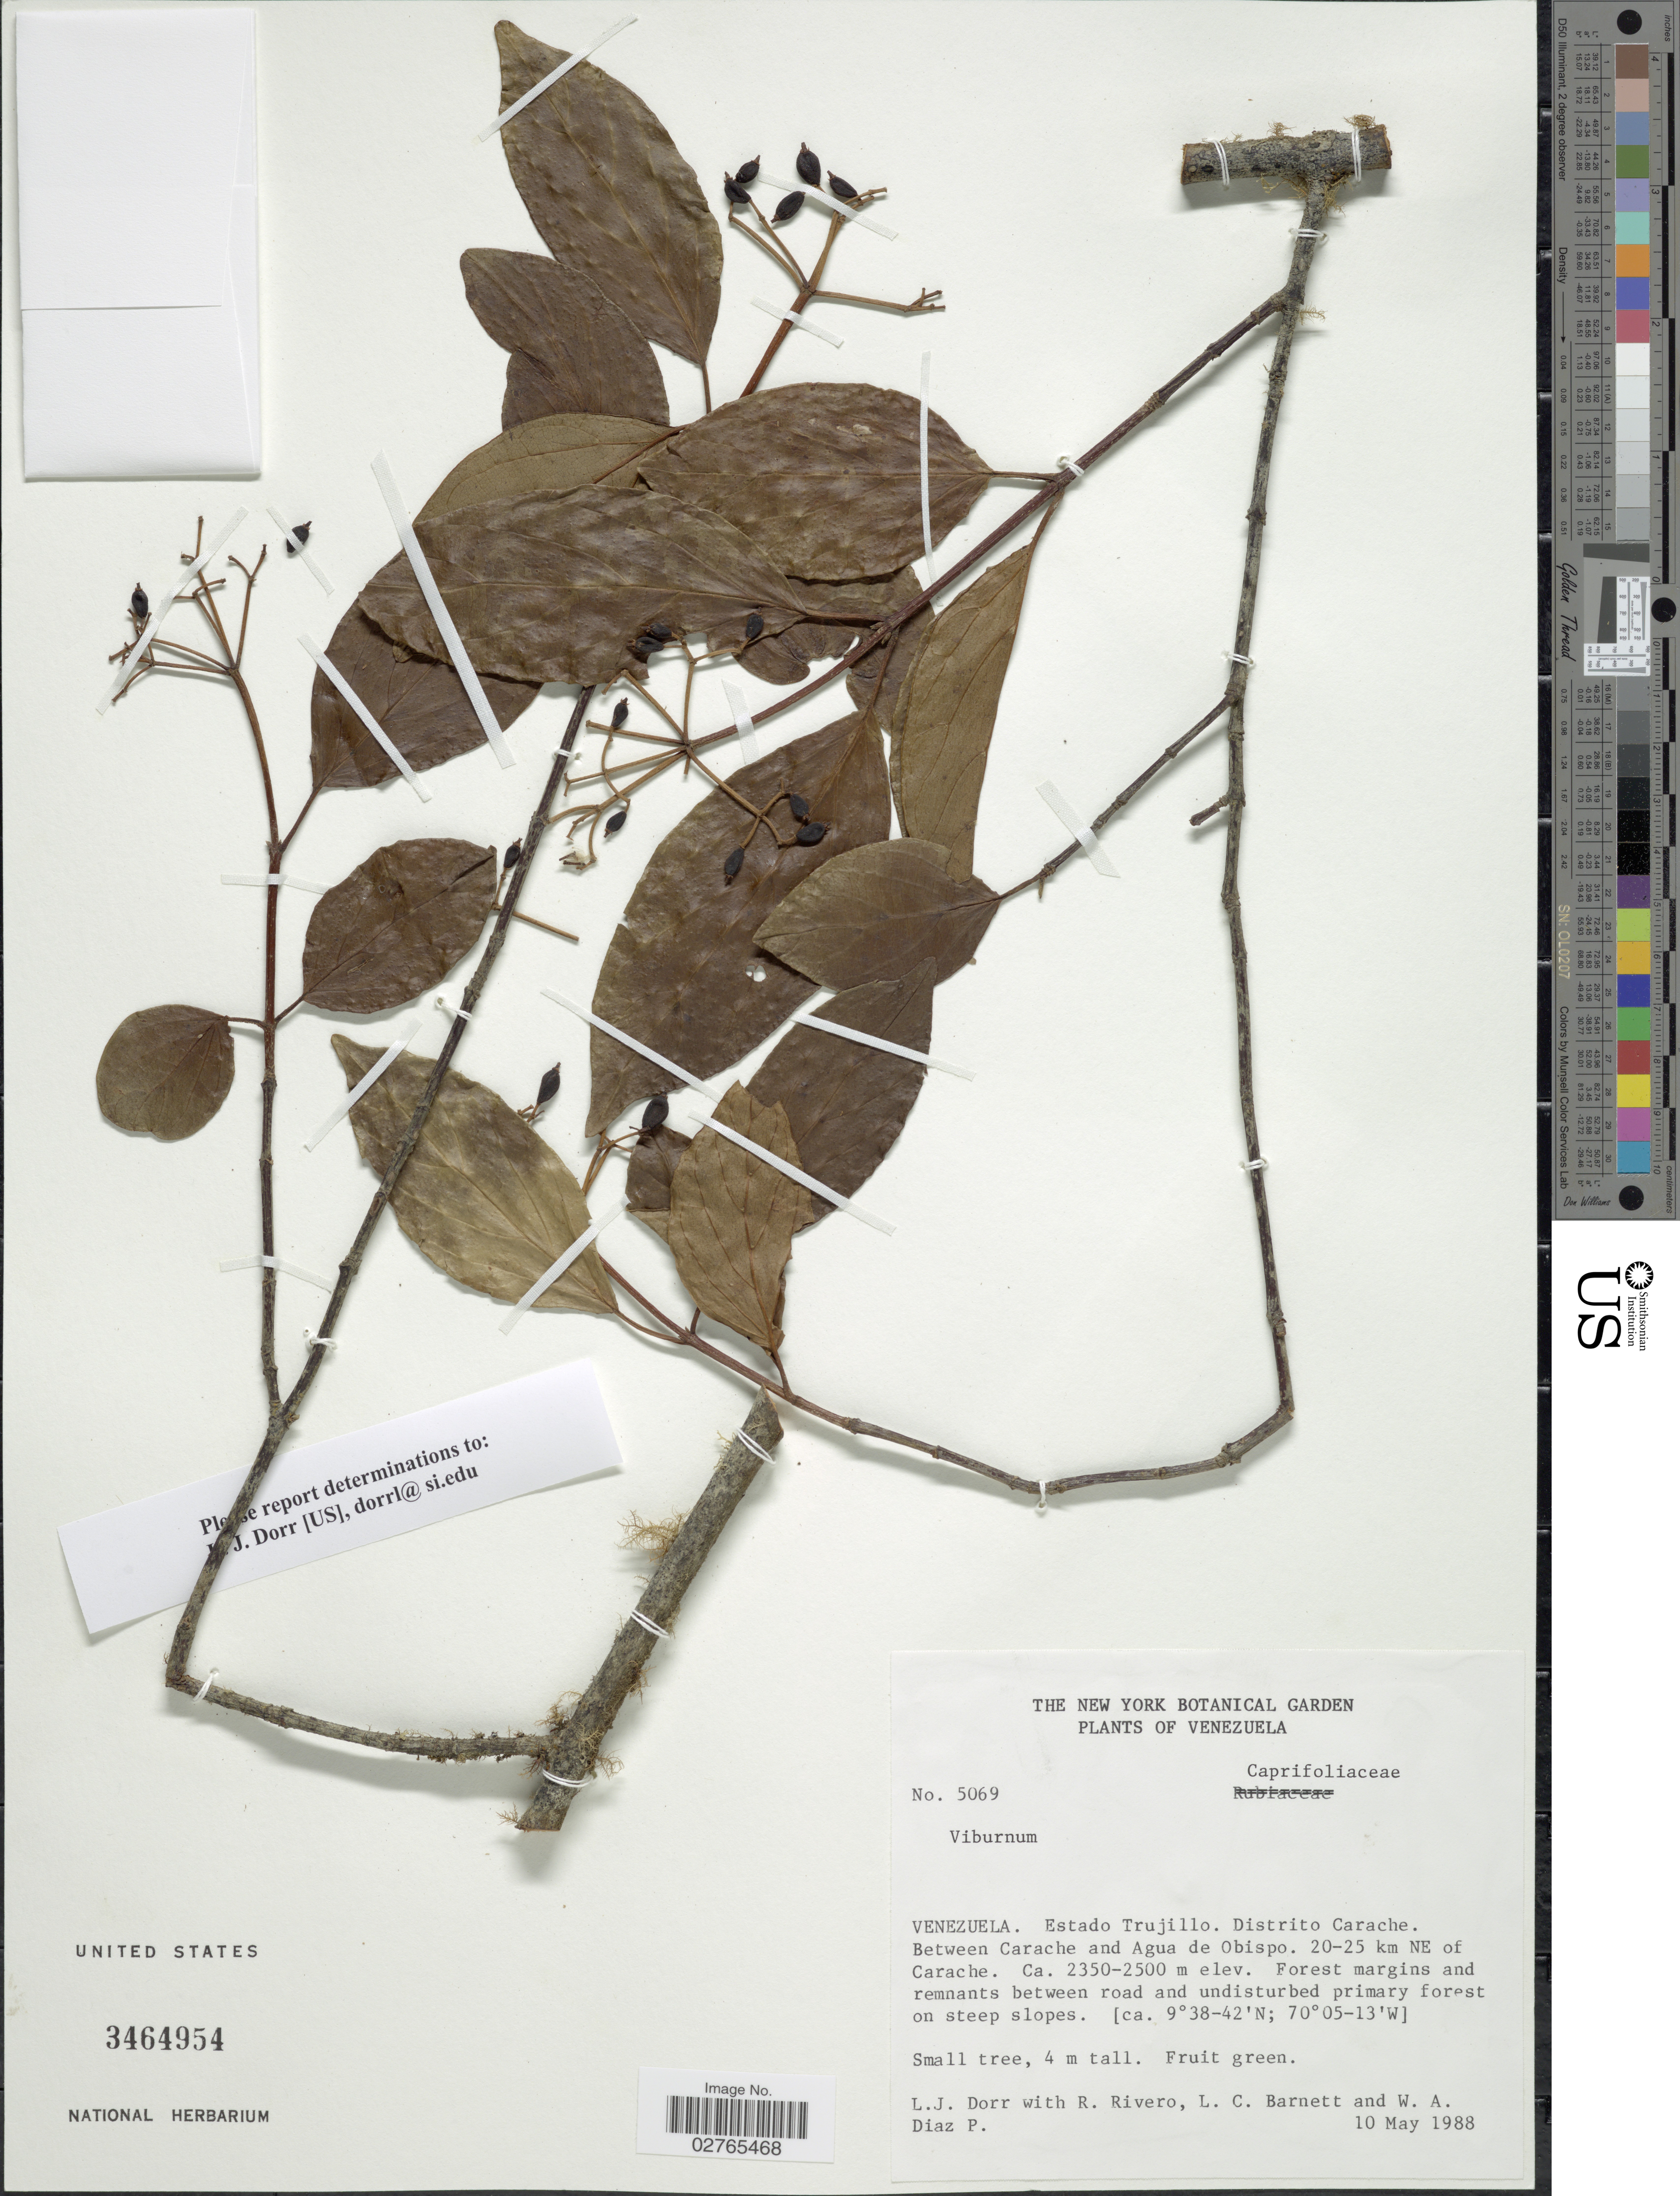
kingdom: Plantae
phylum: Tracheophyta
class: Magnoliopsida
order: Dipsacales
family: Viburnaceae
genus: Viburnum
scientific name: Viburnum sp.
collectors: L. J. Dorr, R. Rivero, L. C. Barnett & W. Díaz P.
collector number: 5069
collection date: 1988-05-10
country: Venezuela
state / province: Trujillo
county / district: Carache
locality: Between Carache and Agua de Obispo. 20-25 km NE of Carache.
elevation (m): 2350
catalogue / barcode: US 3464954